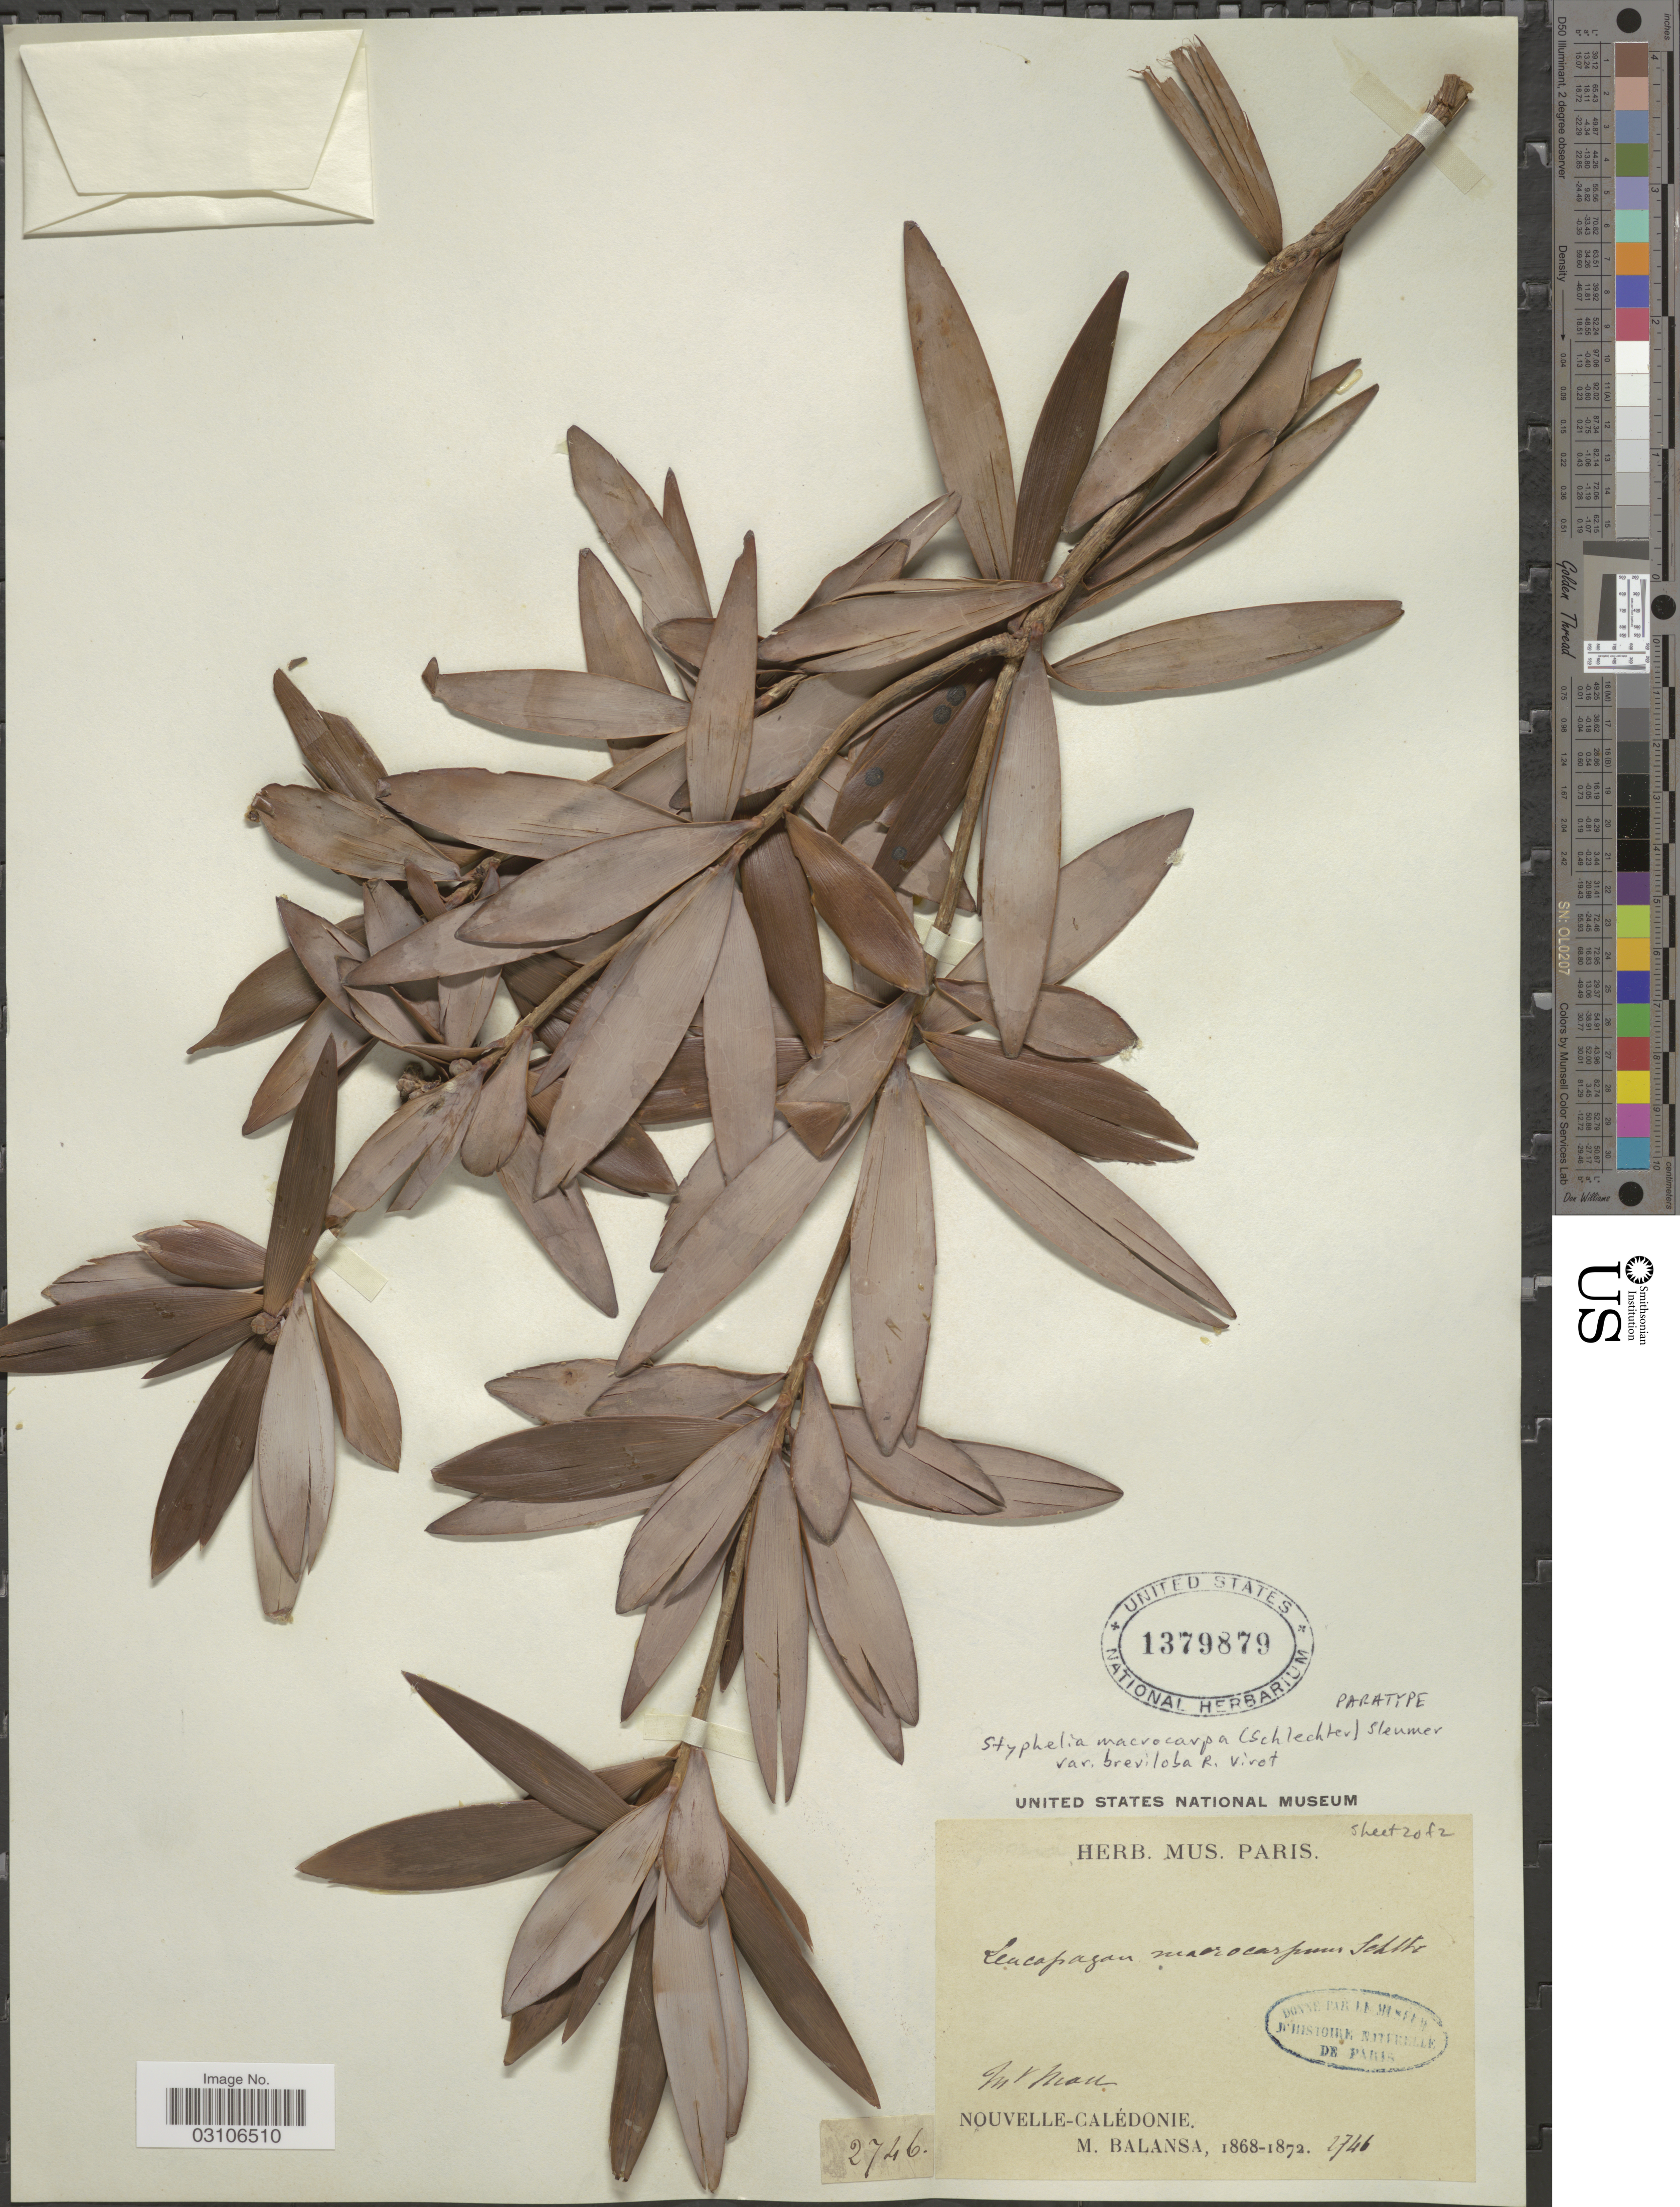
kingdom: Plantae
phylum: Tracheophyta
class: Magnoliopsida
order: Ericales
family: Ericaceae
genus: Styphelia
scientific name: Styphelia macrocarpa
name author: (Schltr.) Sleumer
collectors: B. Balansa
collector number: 2746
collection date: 1868/1872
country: New Caledonia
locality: Mt Mau.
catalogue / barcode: US 1379879